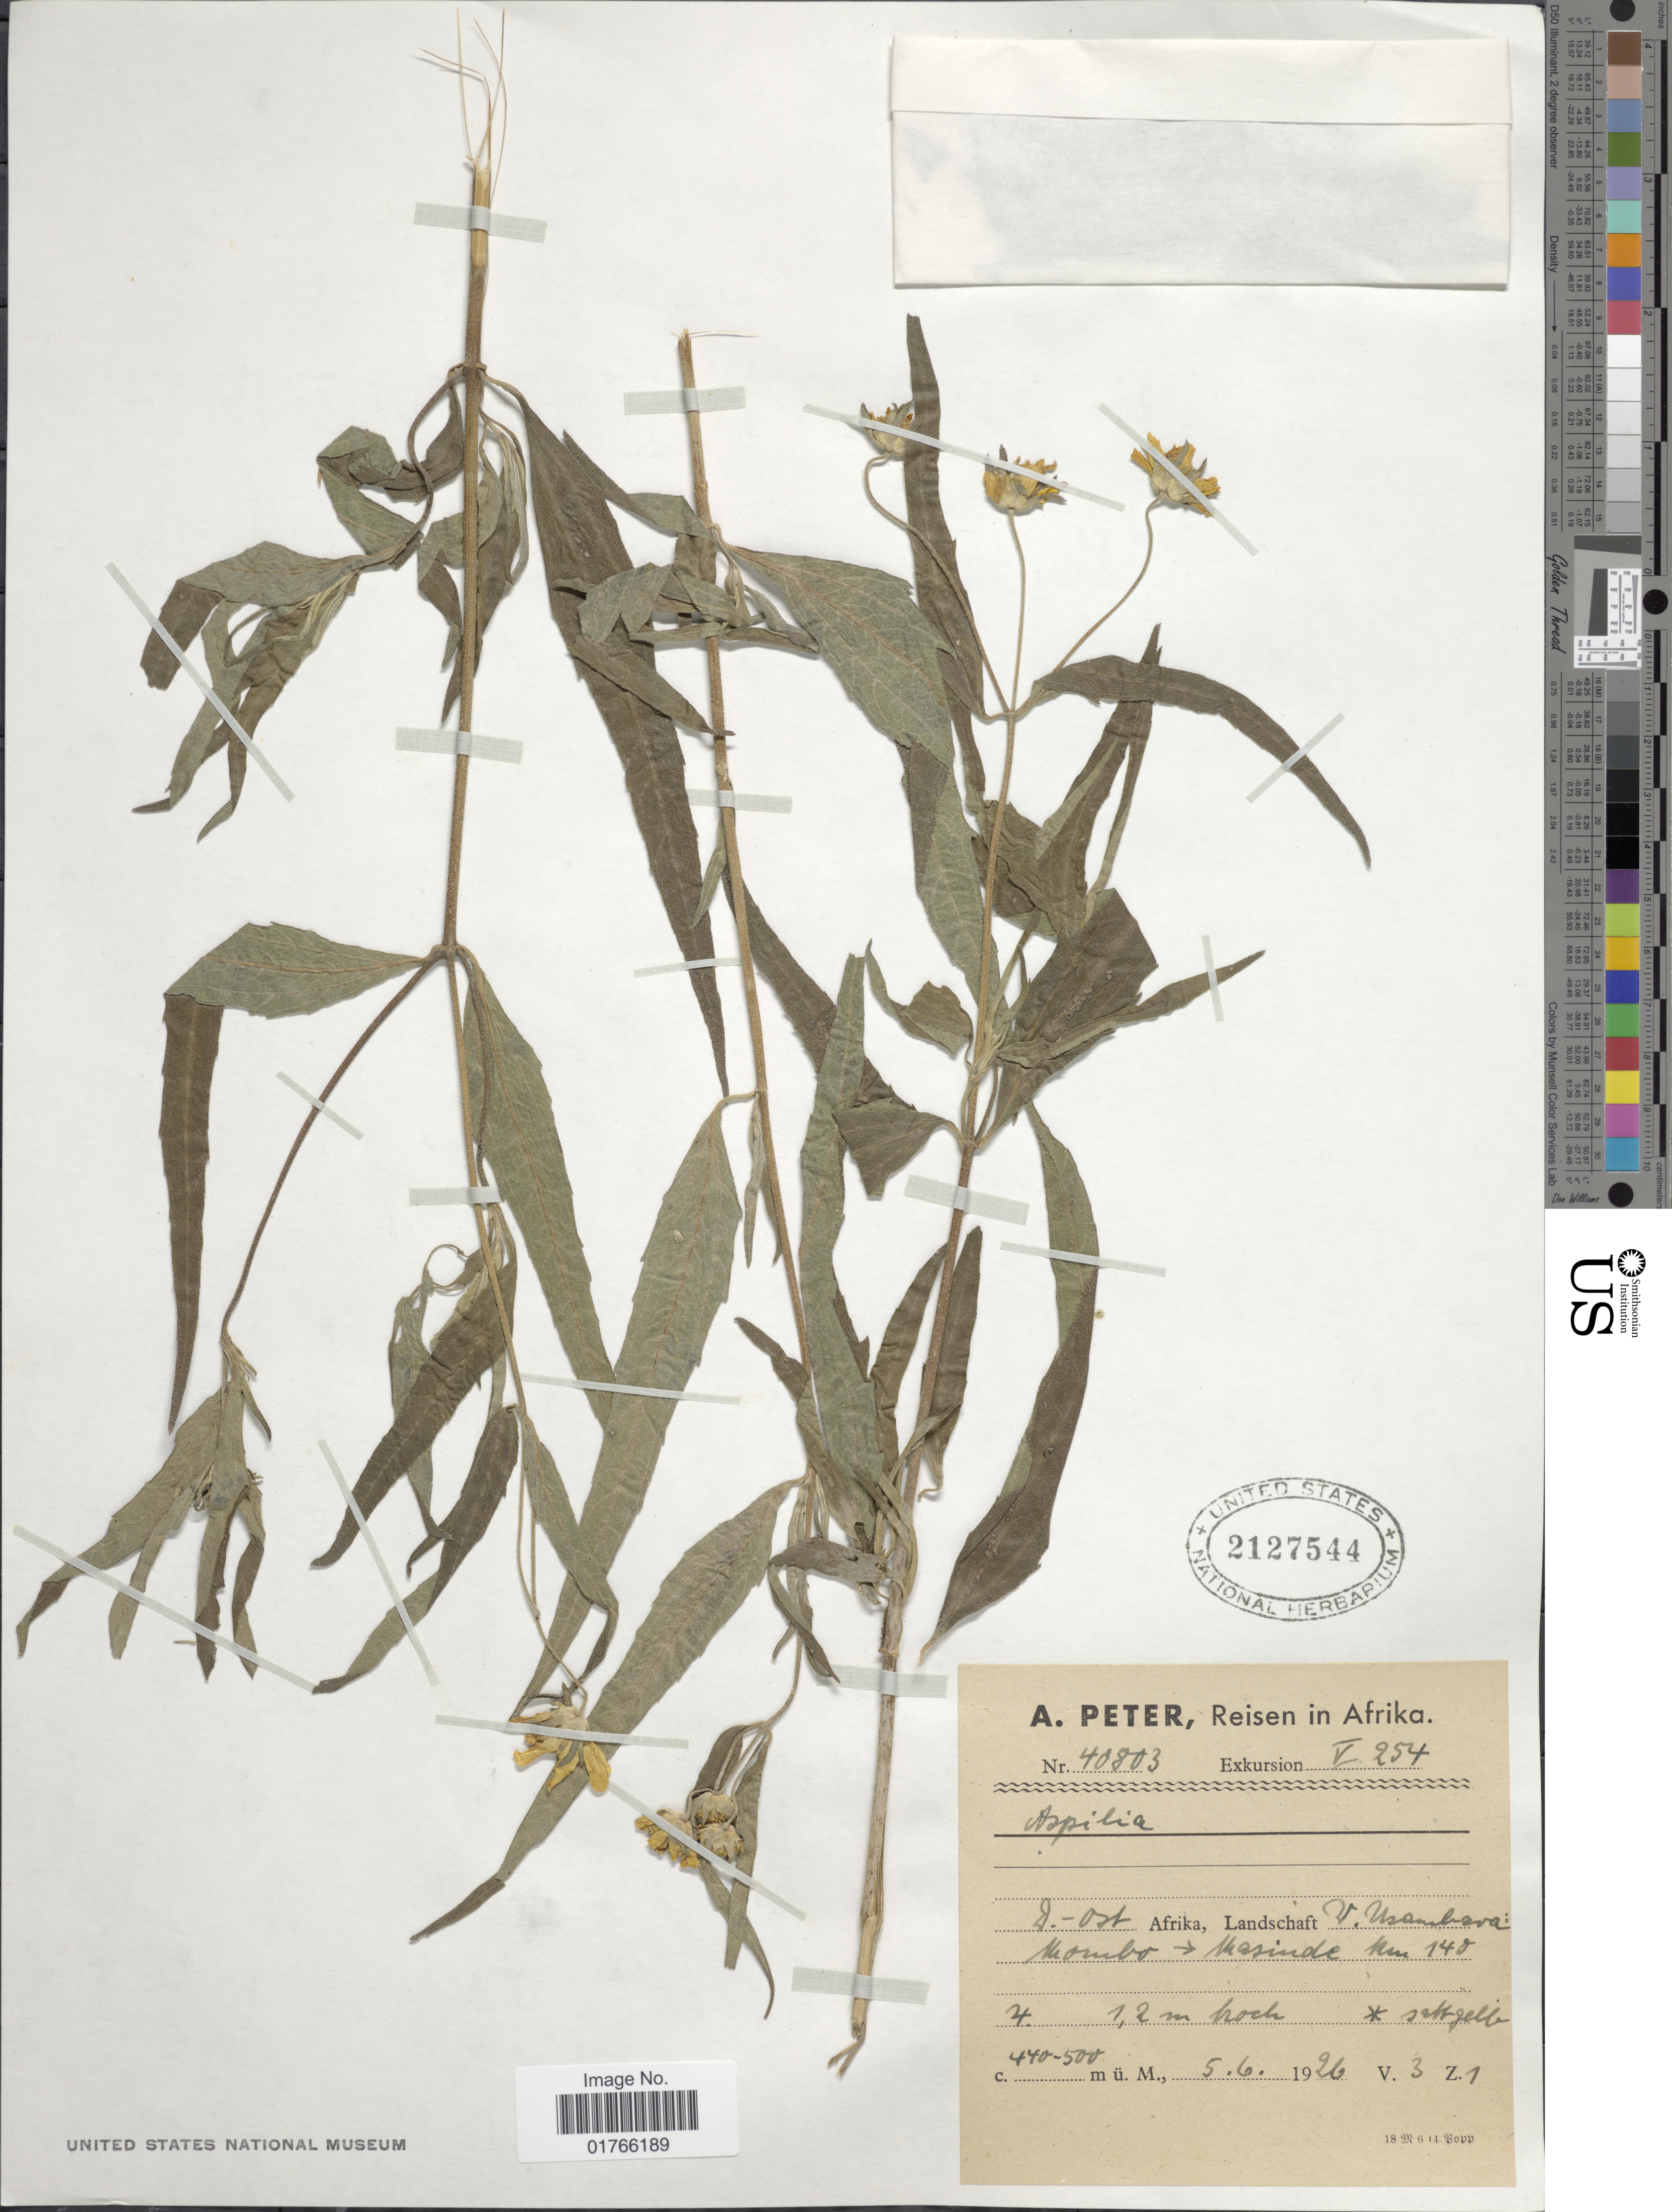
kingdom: Plantae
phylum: Tracheophyta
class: Magnoliopsida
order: Asterales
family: Asteraceae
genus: Aspilia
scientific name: Aspilia sp.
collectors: A. Peter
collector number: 40803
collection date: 1926-06-05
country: Tanzania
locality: D-Ost Afrika, W. Usambara, Miombo, Masinde km 140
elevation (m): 440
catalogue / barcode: US 2127544